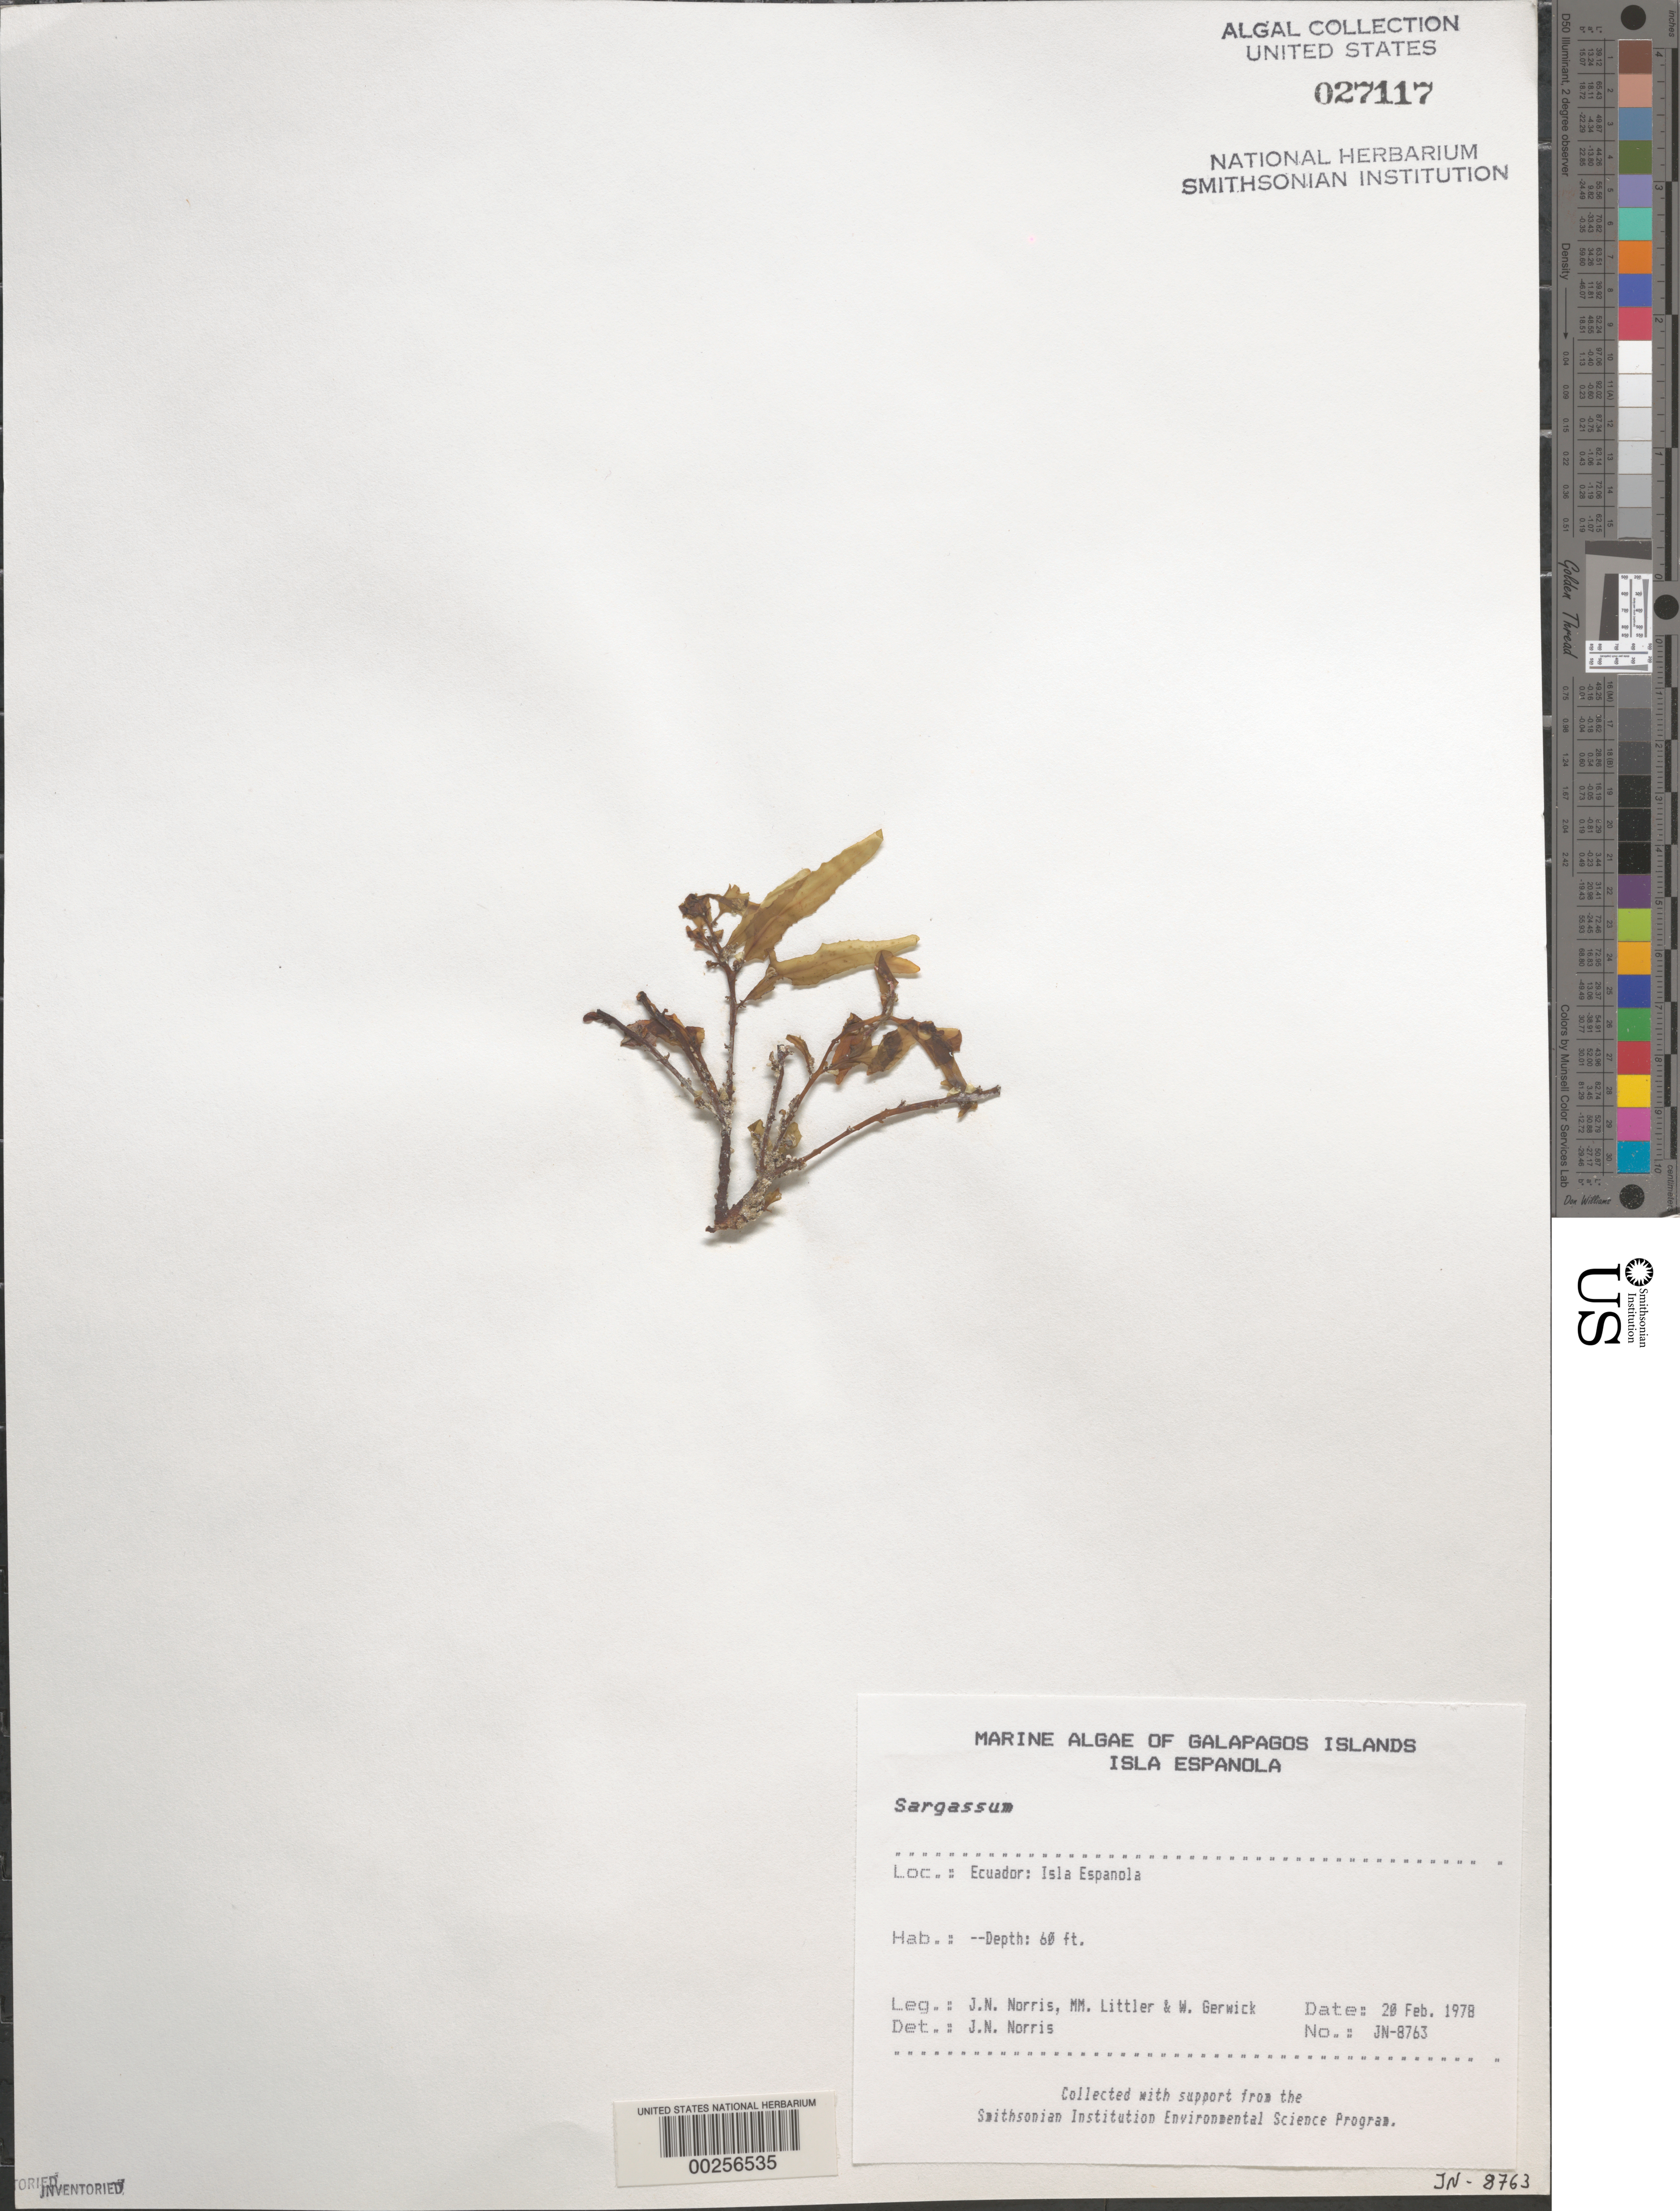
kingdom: Chromista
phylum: Ochrophyta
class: Phaeophyceae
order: Fucales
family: Sargassaceae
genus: Sargassum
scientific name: Sargassum sp.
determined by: Norris, James N.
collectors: J. N. Norris, M. M. Littler & W. Gerwick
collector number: JN-8763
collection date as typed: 20 Feb 1978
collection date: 1978-02-20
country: Ecuador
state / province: Colón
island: Española [Hood]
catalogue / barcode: US 27117